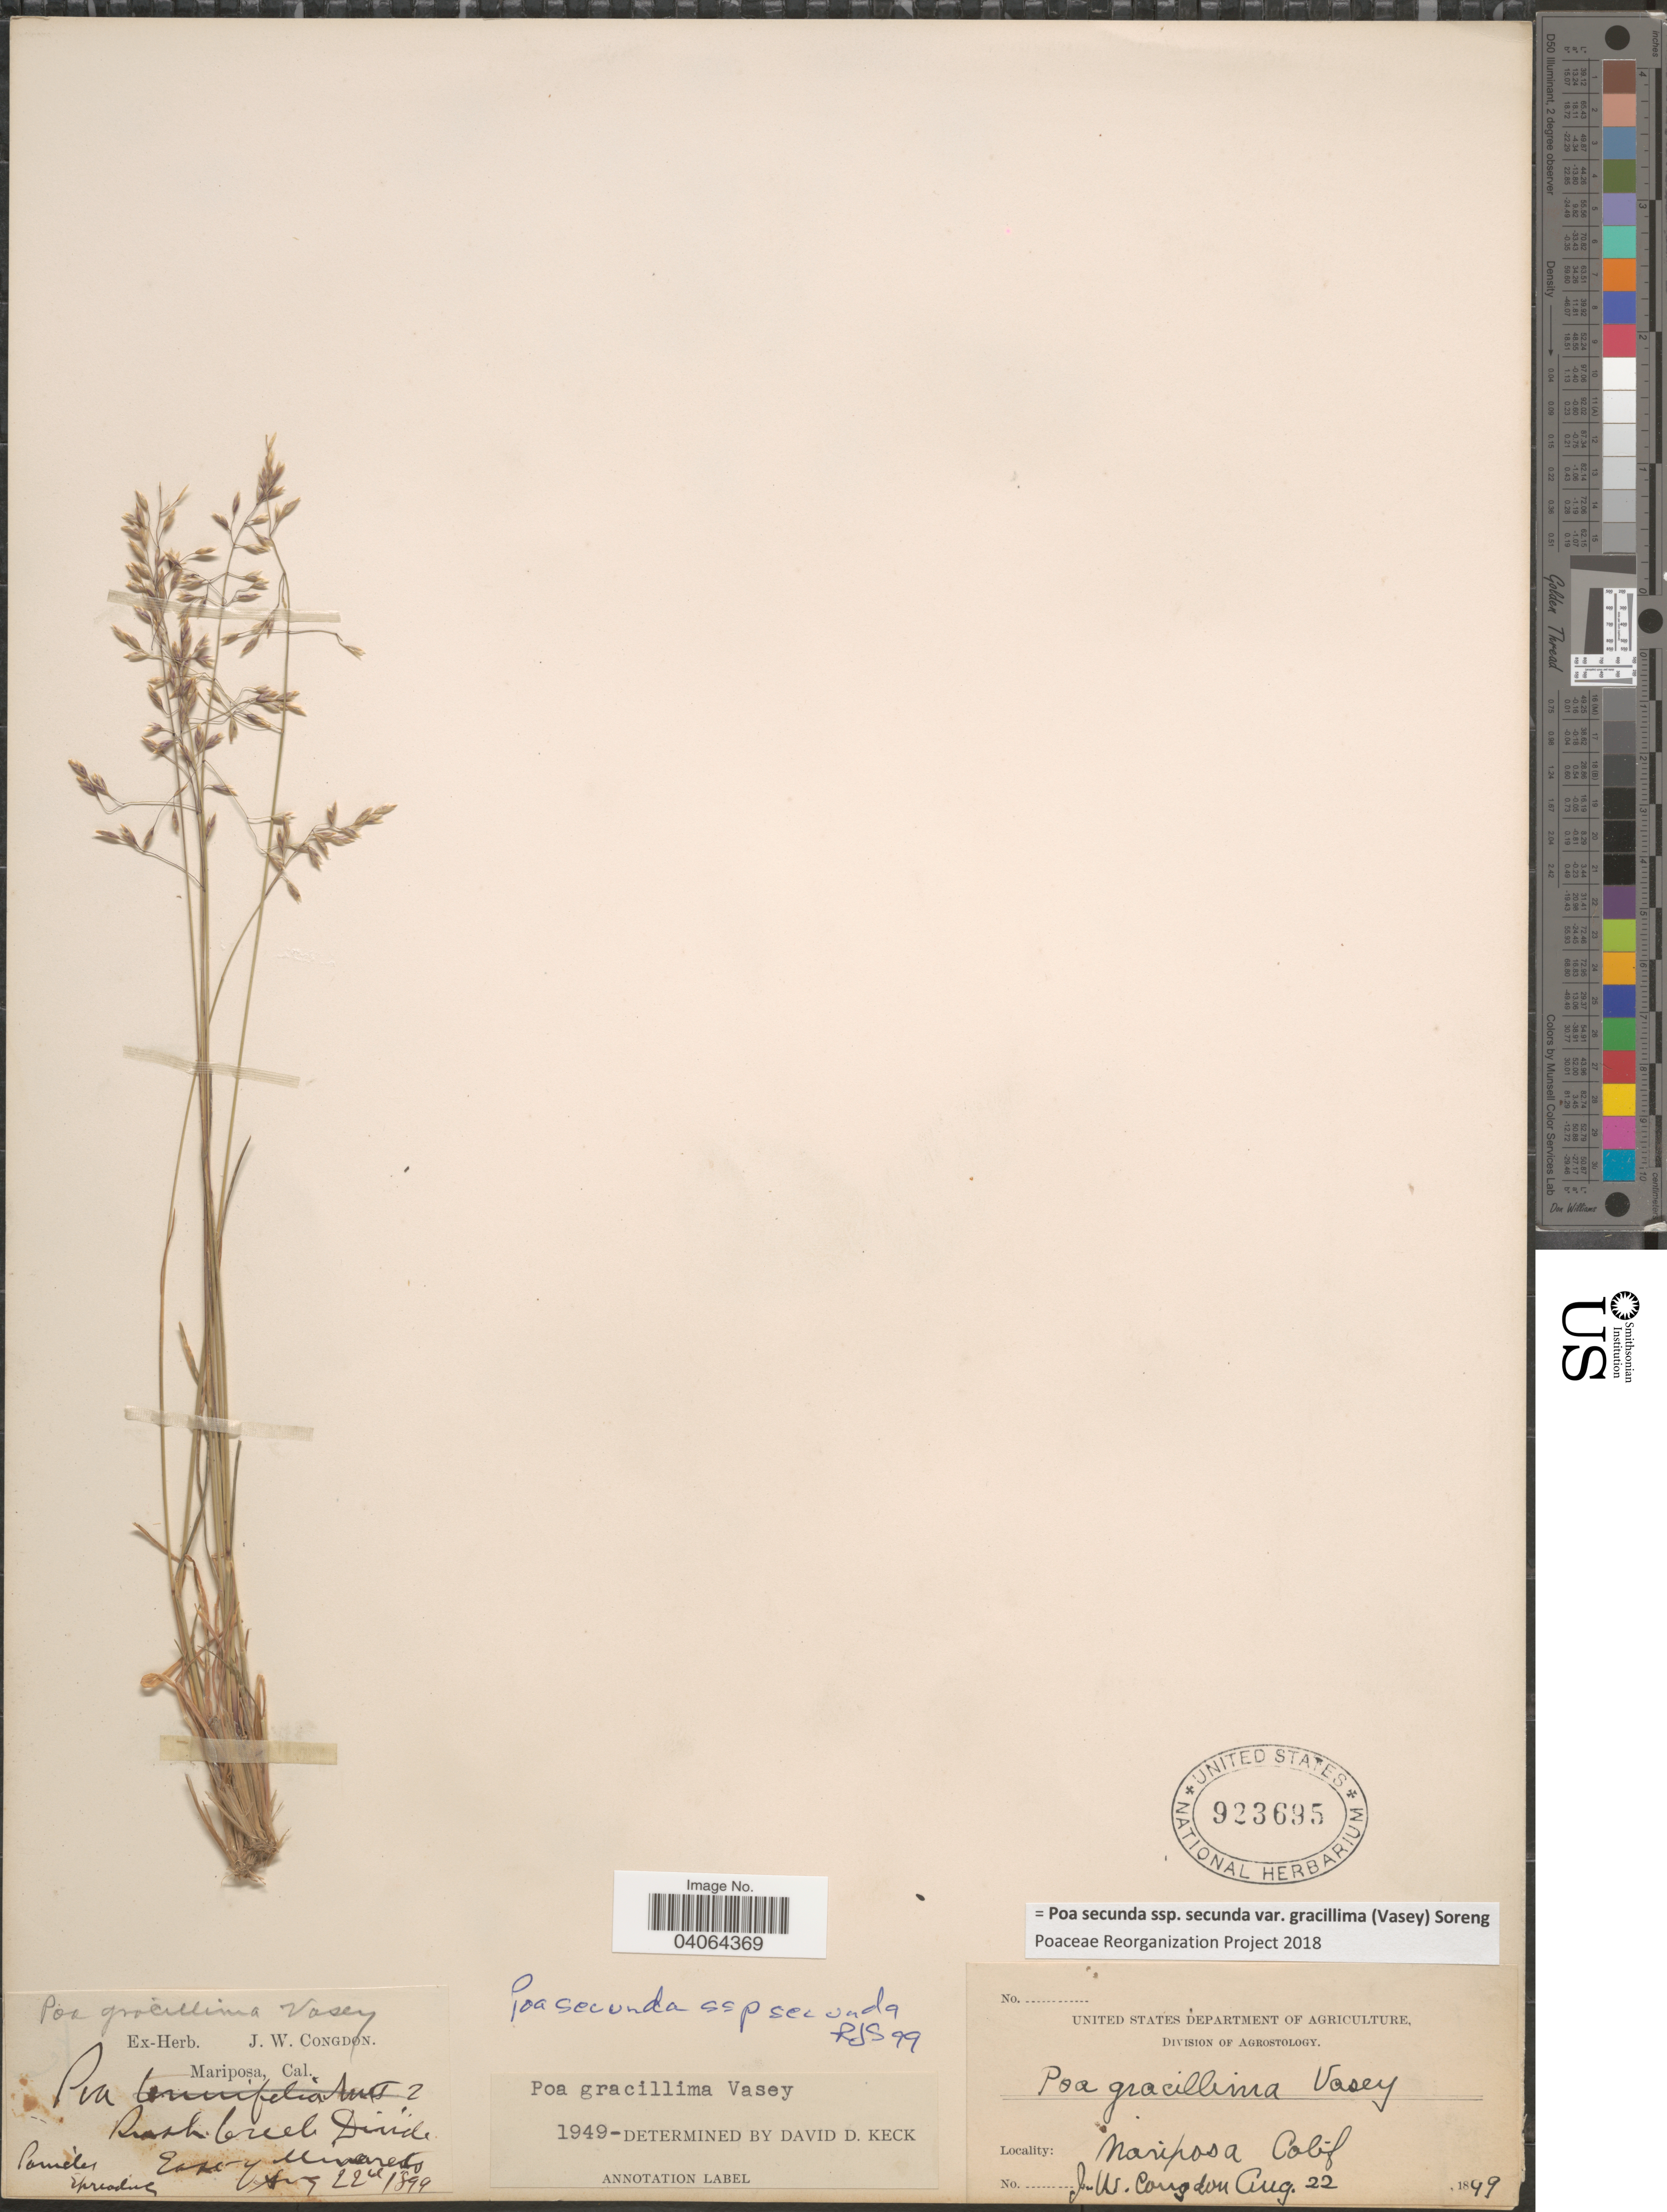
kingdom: Plantae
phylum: Tracheophyta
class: Liliopsida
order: Poales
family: Poaceae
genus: Poa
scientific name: Poa secunda subsp. secunda var. gracillima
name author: (Vasey) Soreng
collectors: J. W. Congdon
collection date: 1899-08-22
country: United States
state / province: California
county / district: Mariposa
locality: Mariposa. Rush Creek, Divide East of Minarets.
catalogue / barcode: US 923695